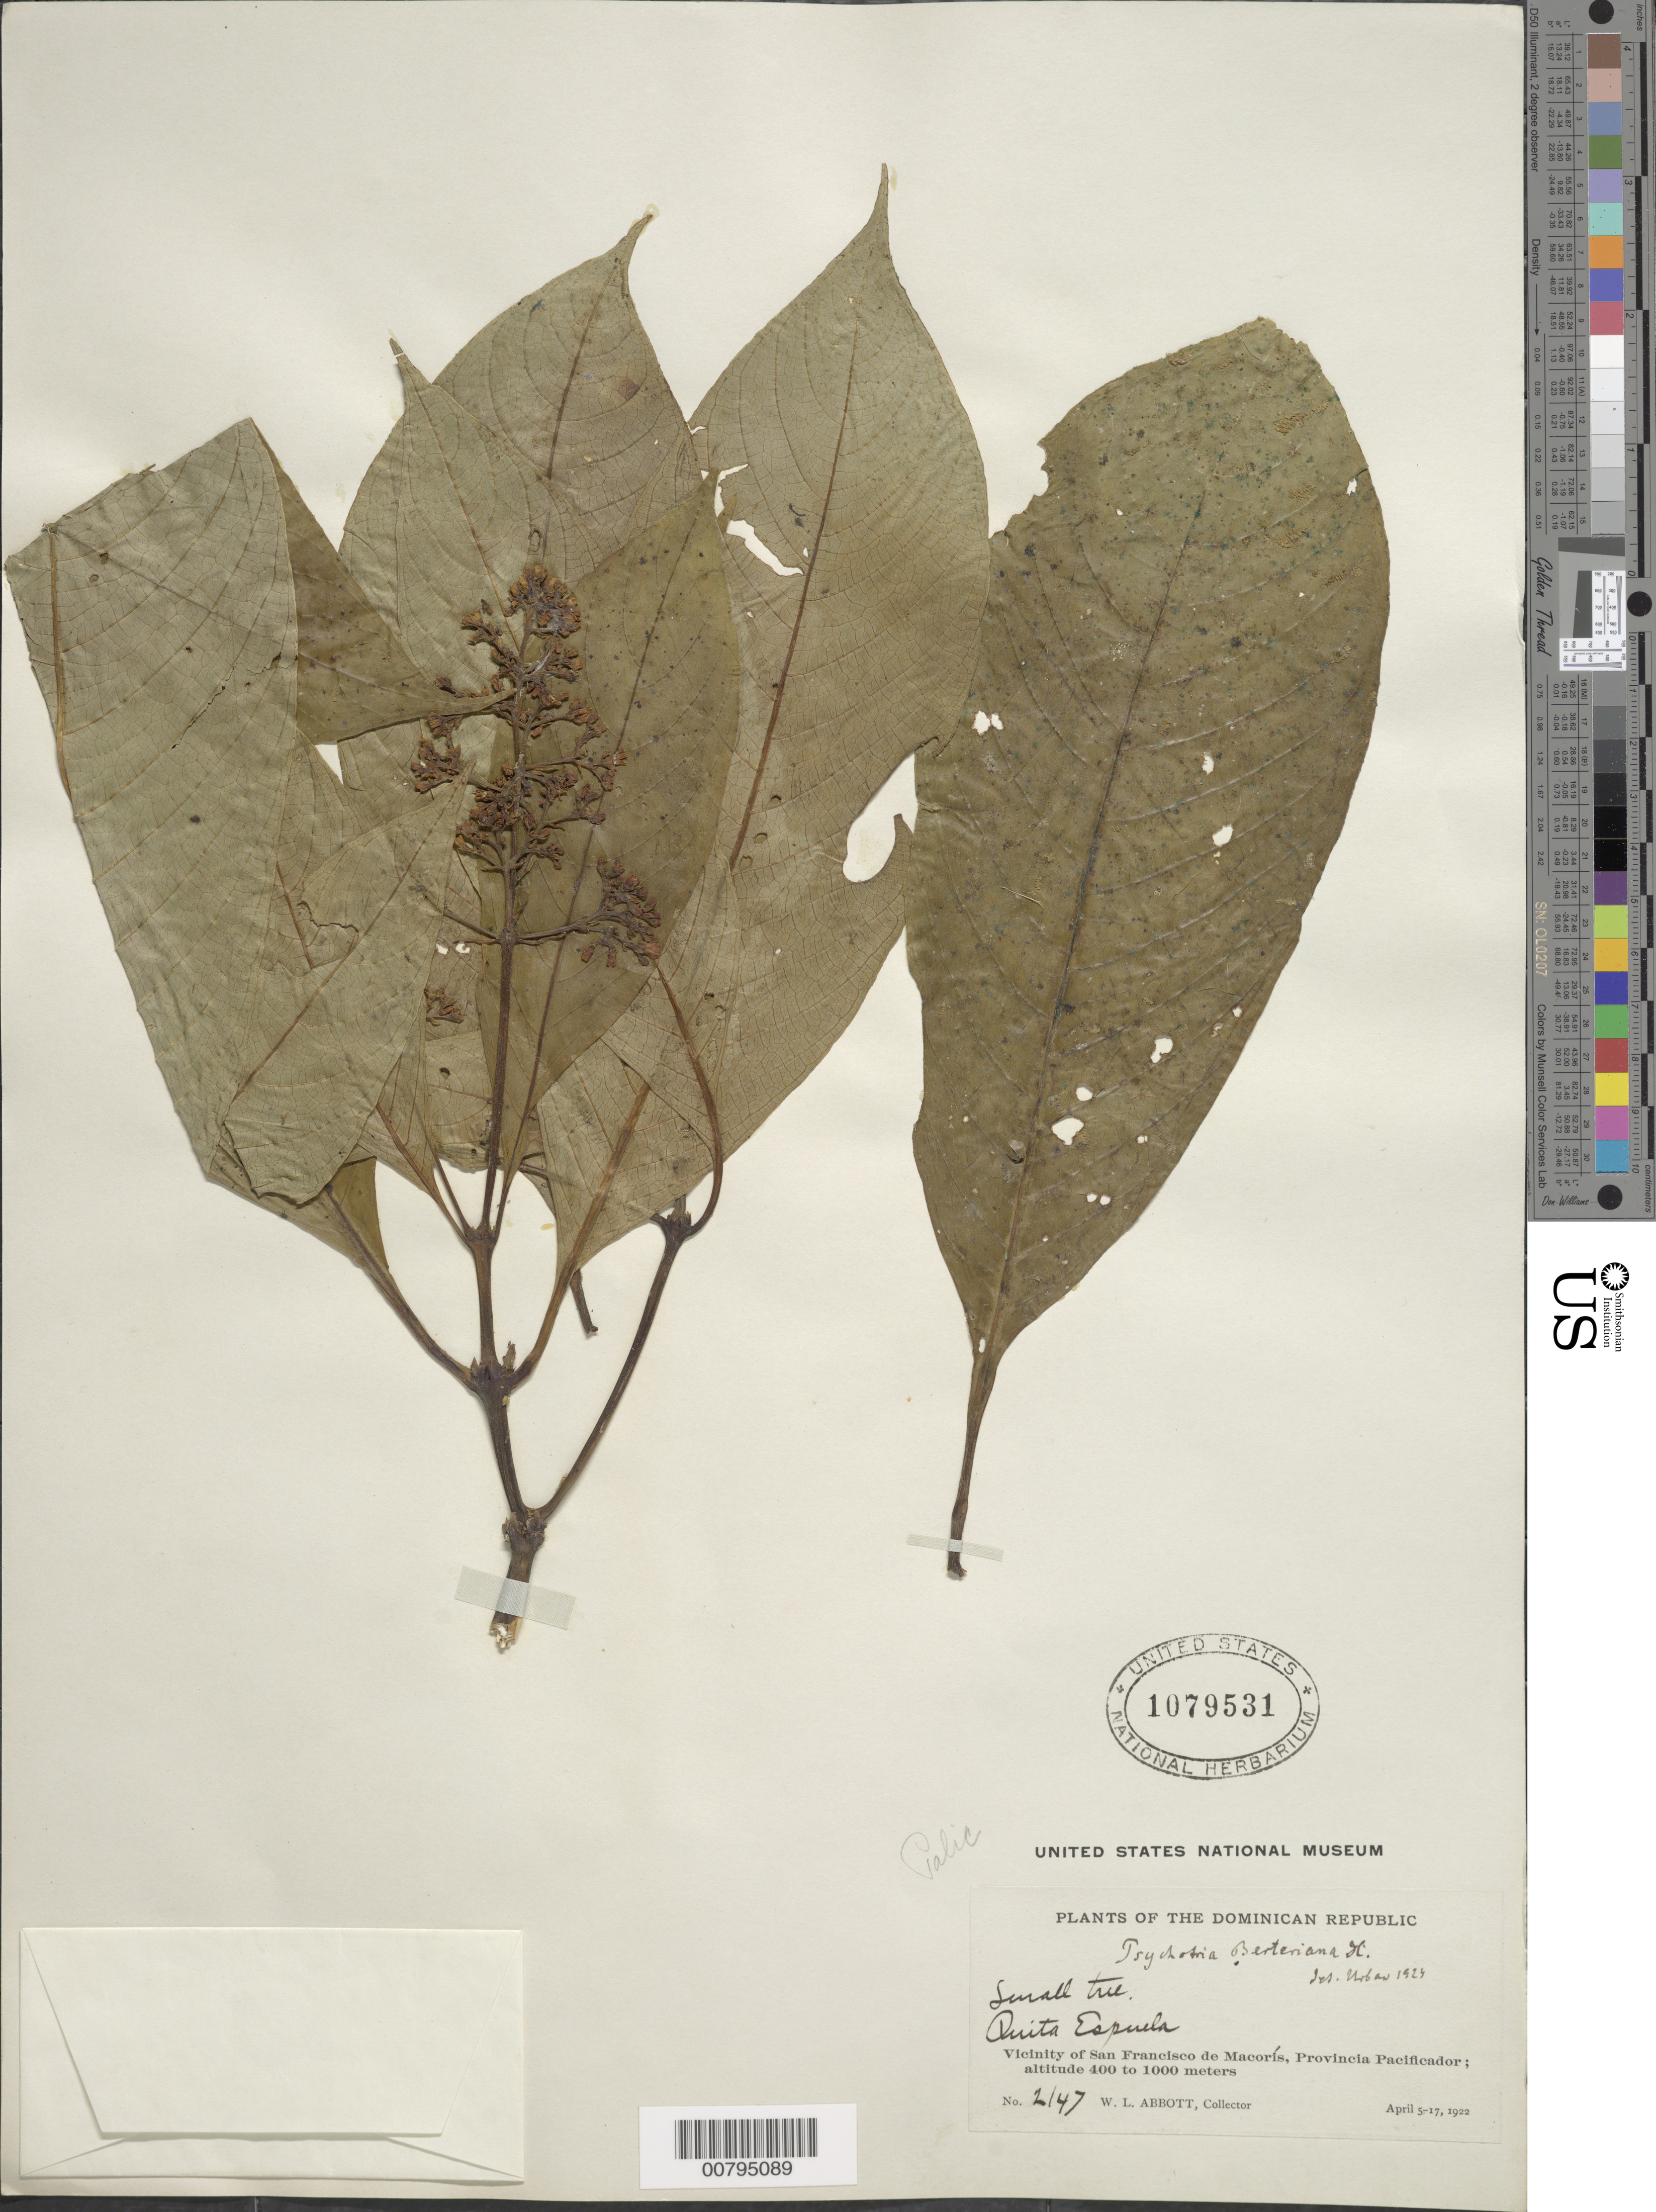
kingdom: Plantae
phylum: Tracheophyta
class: Magnoliopsida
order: Gentianales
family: Rubiaceae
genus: Psychotria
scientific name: Psychotria berteroana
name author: DC.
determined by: Urban, Ignatz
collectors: W. L. Abbott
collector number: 2147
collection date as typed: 05 Apr 1922 to 17 Apr 1922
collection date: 1922-04-05/1922-04-17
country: Dominican Republic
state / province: Duarte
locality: Quita Espuela. Vicinity of San Francisco de Macoris.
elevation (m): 400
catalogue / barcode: US 1079531